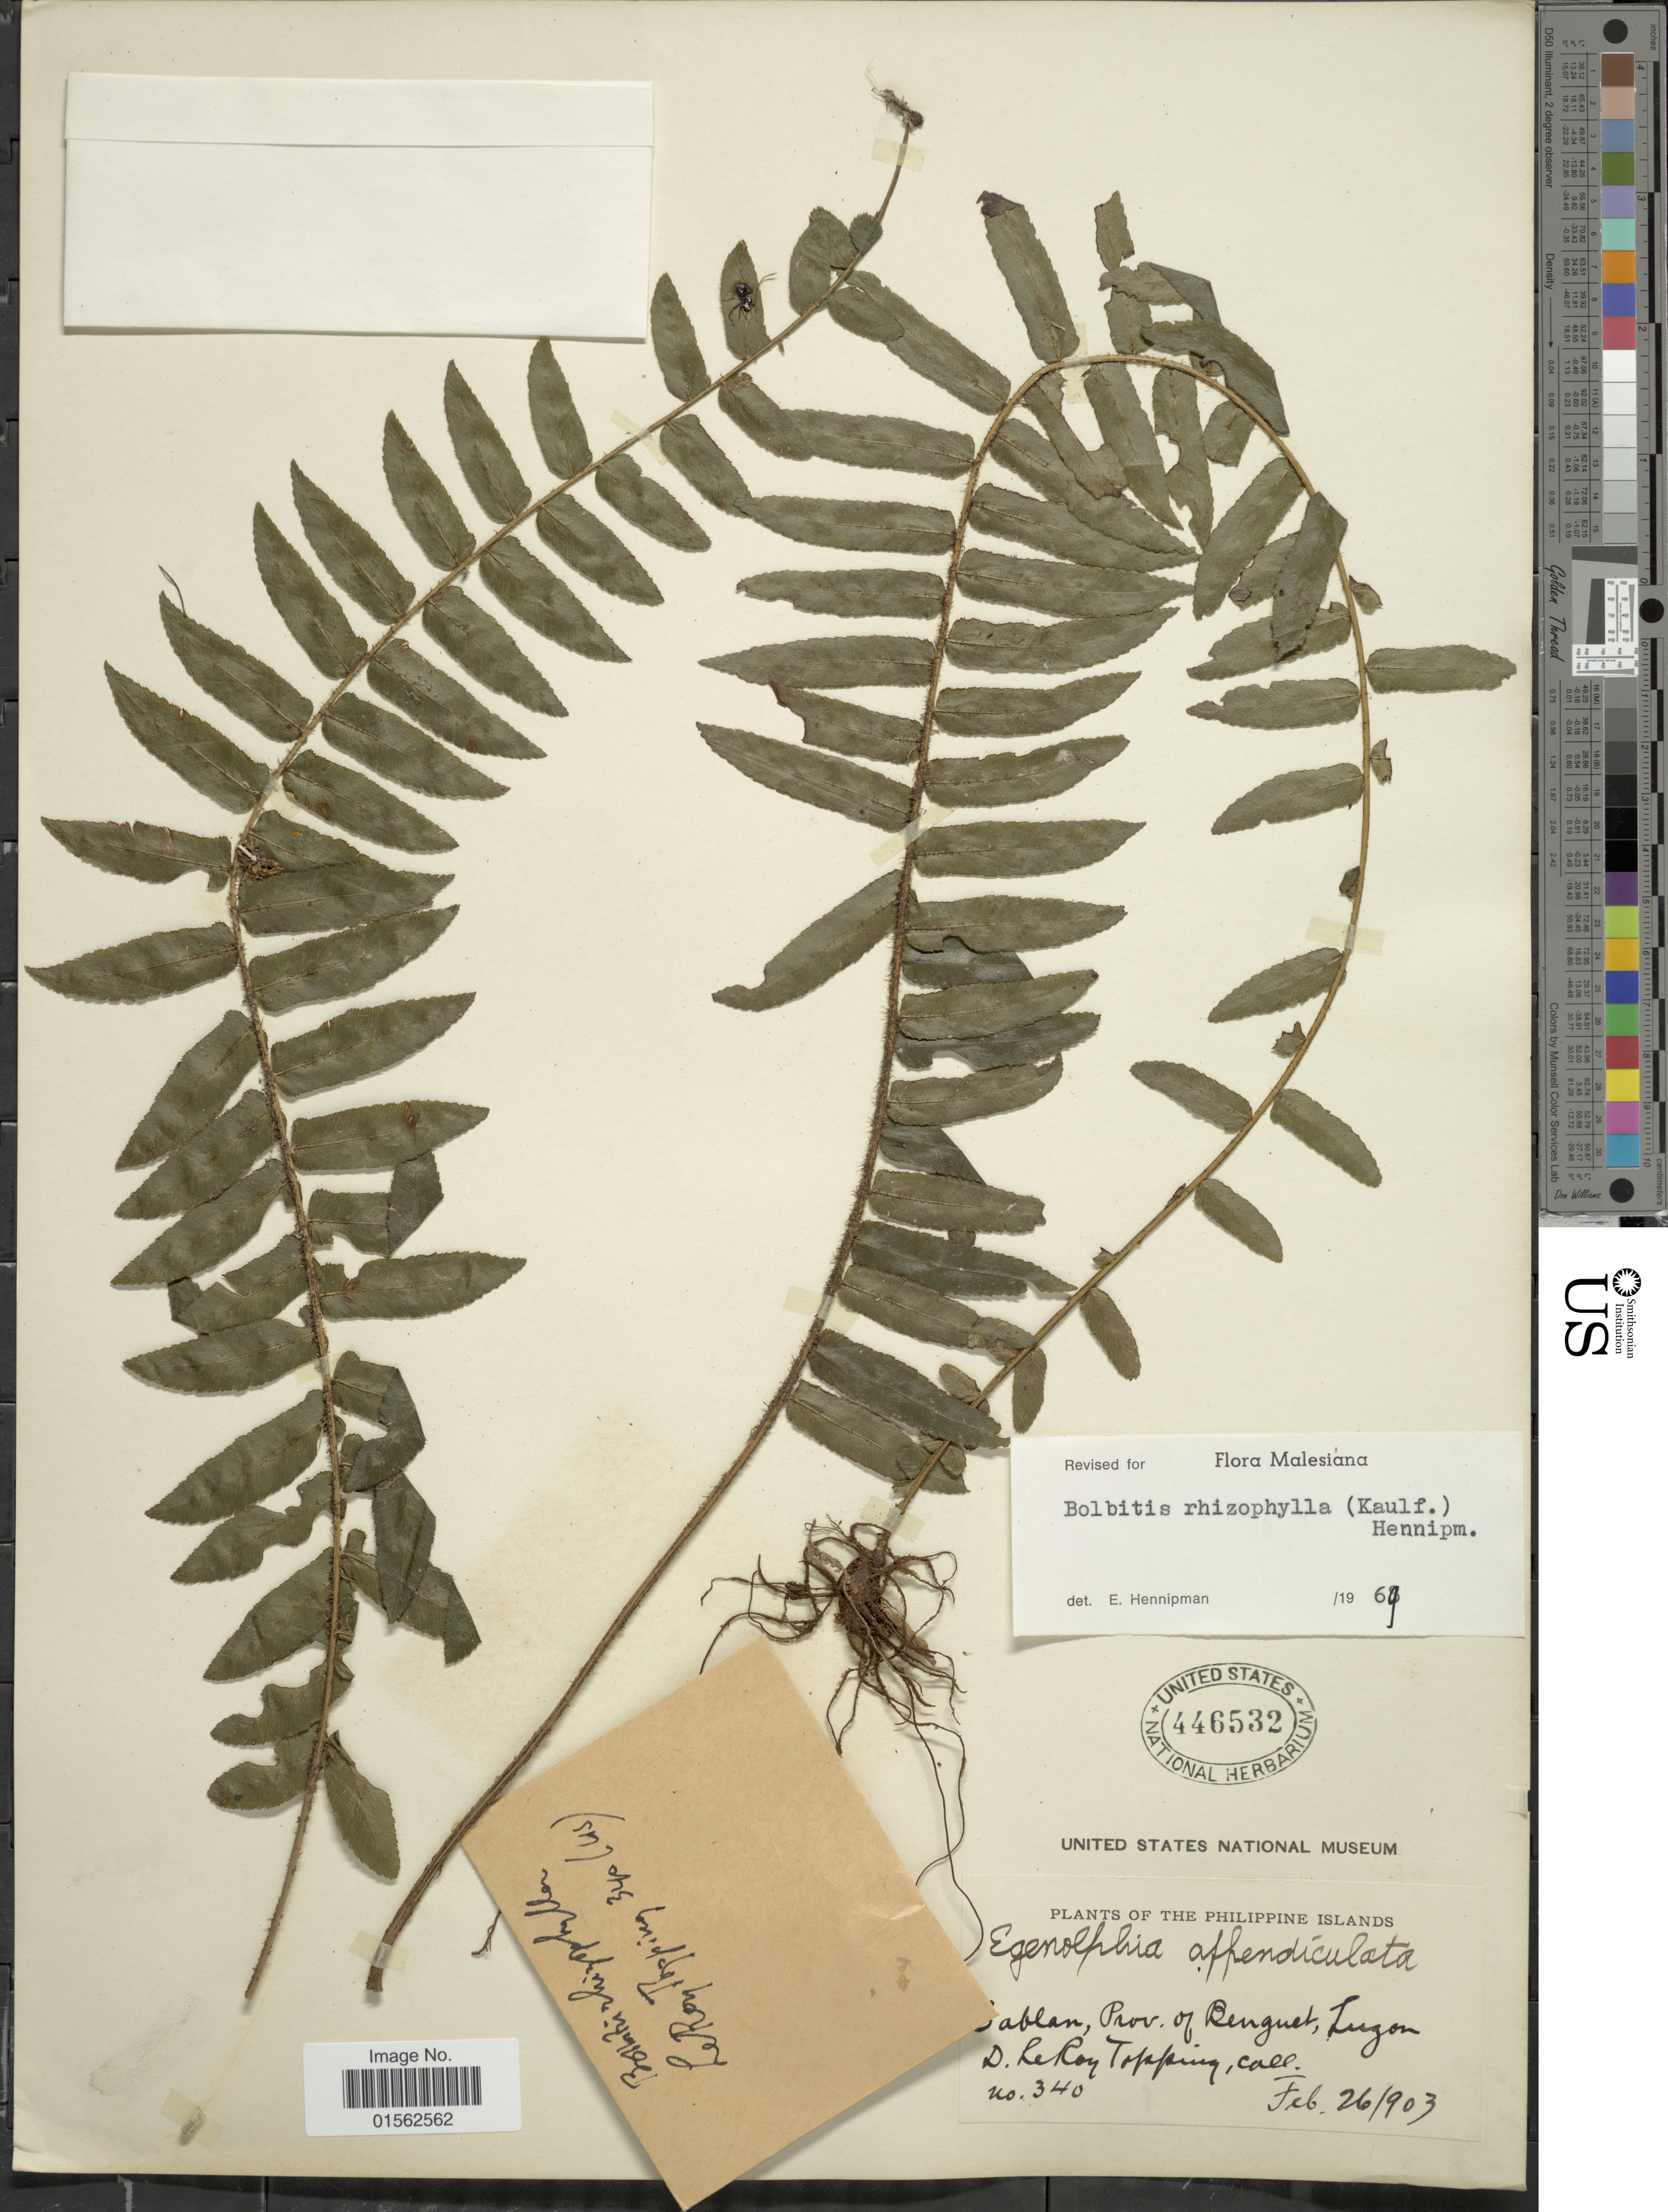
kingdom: Plantae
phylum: Tracheophyta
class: Polypodiopsida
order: Polypodiales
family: Dryopteridaceae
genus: Bolbitis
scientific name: Bolbitis rhizophylla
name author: (Kaulf.) Hennipman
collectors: D. L. Topping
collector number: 340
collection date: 1903-02-26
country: Philippines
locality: Philippine Islands, Sablan, Prov. of Benguet, Luzon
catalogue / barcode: US 446532